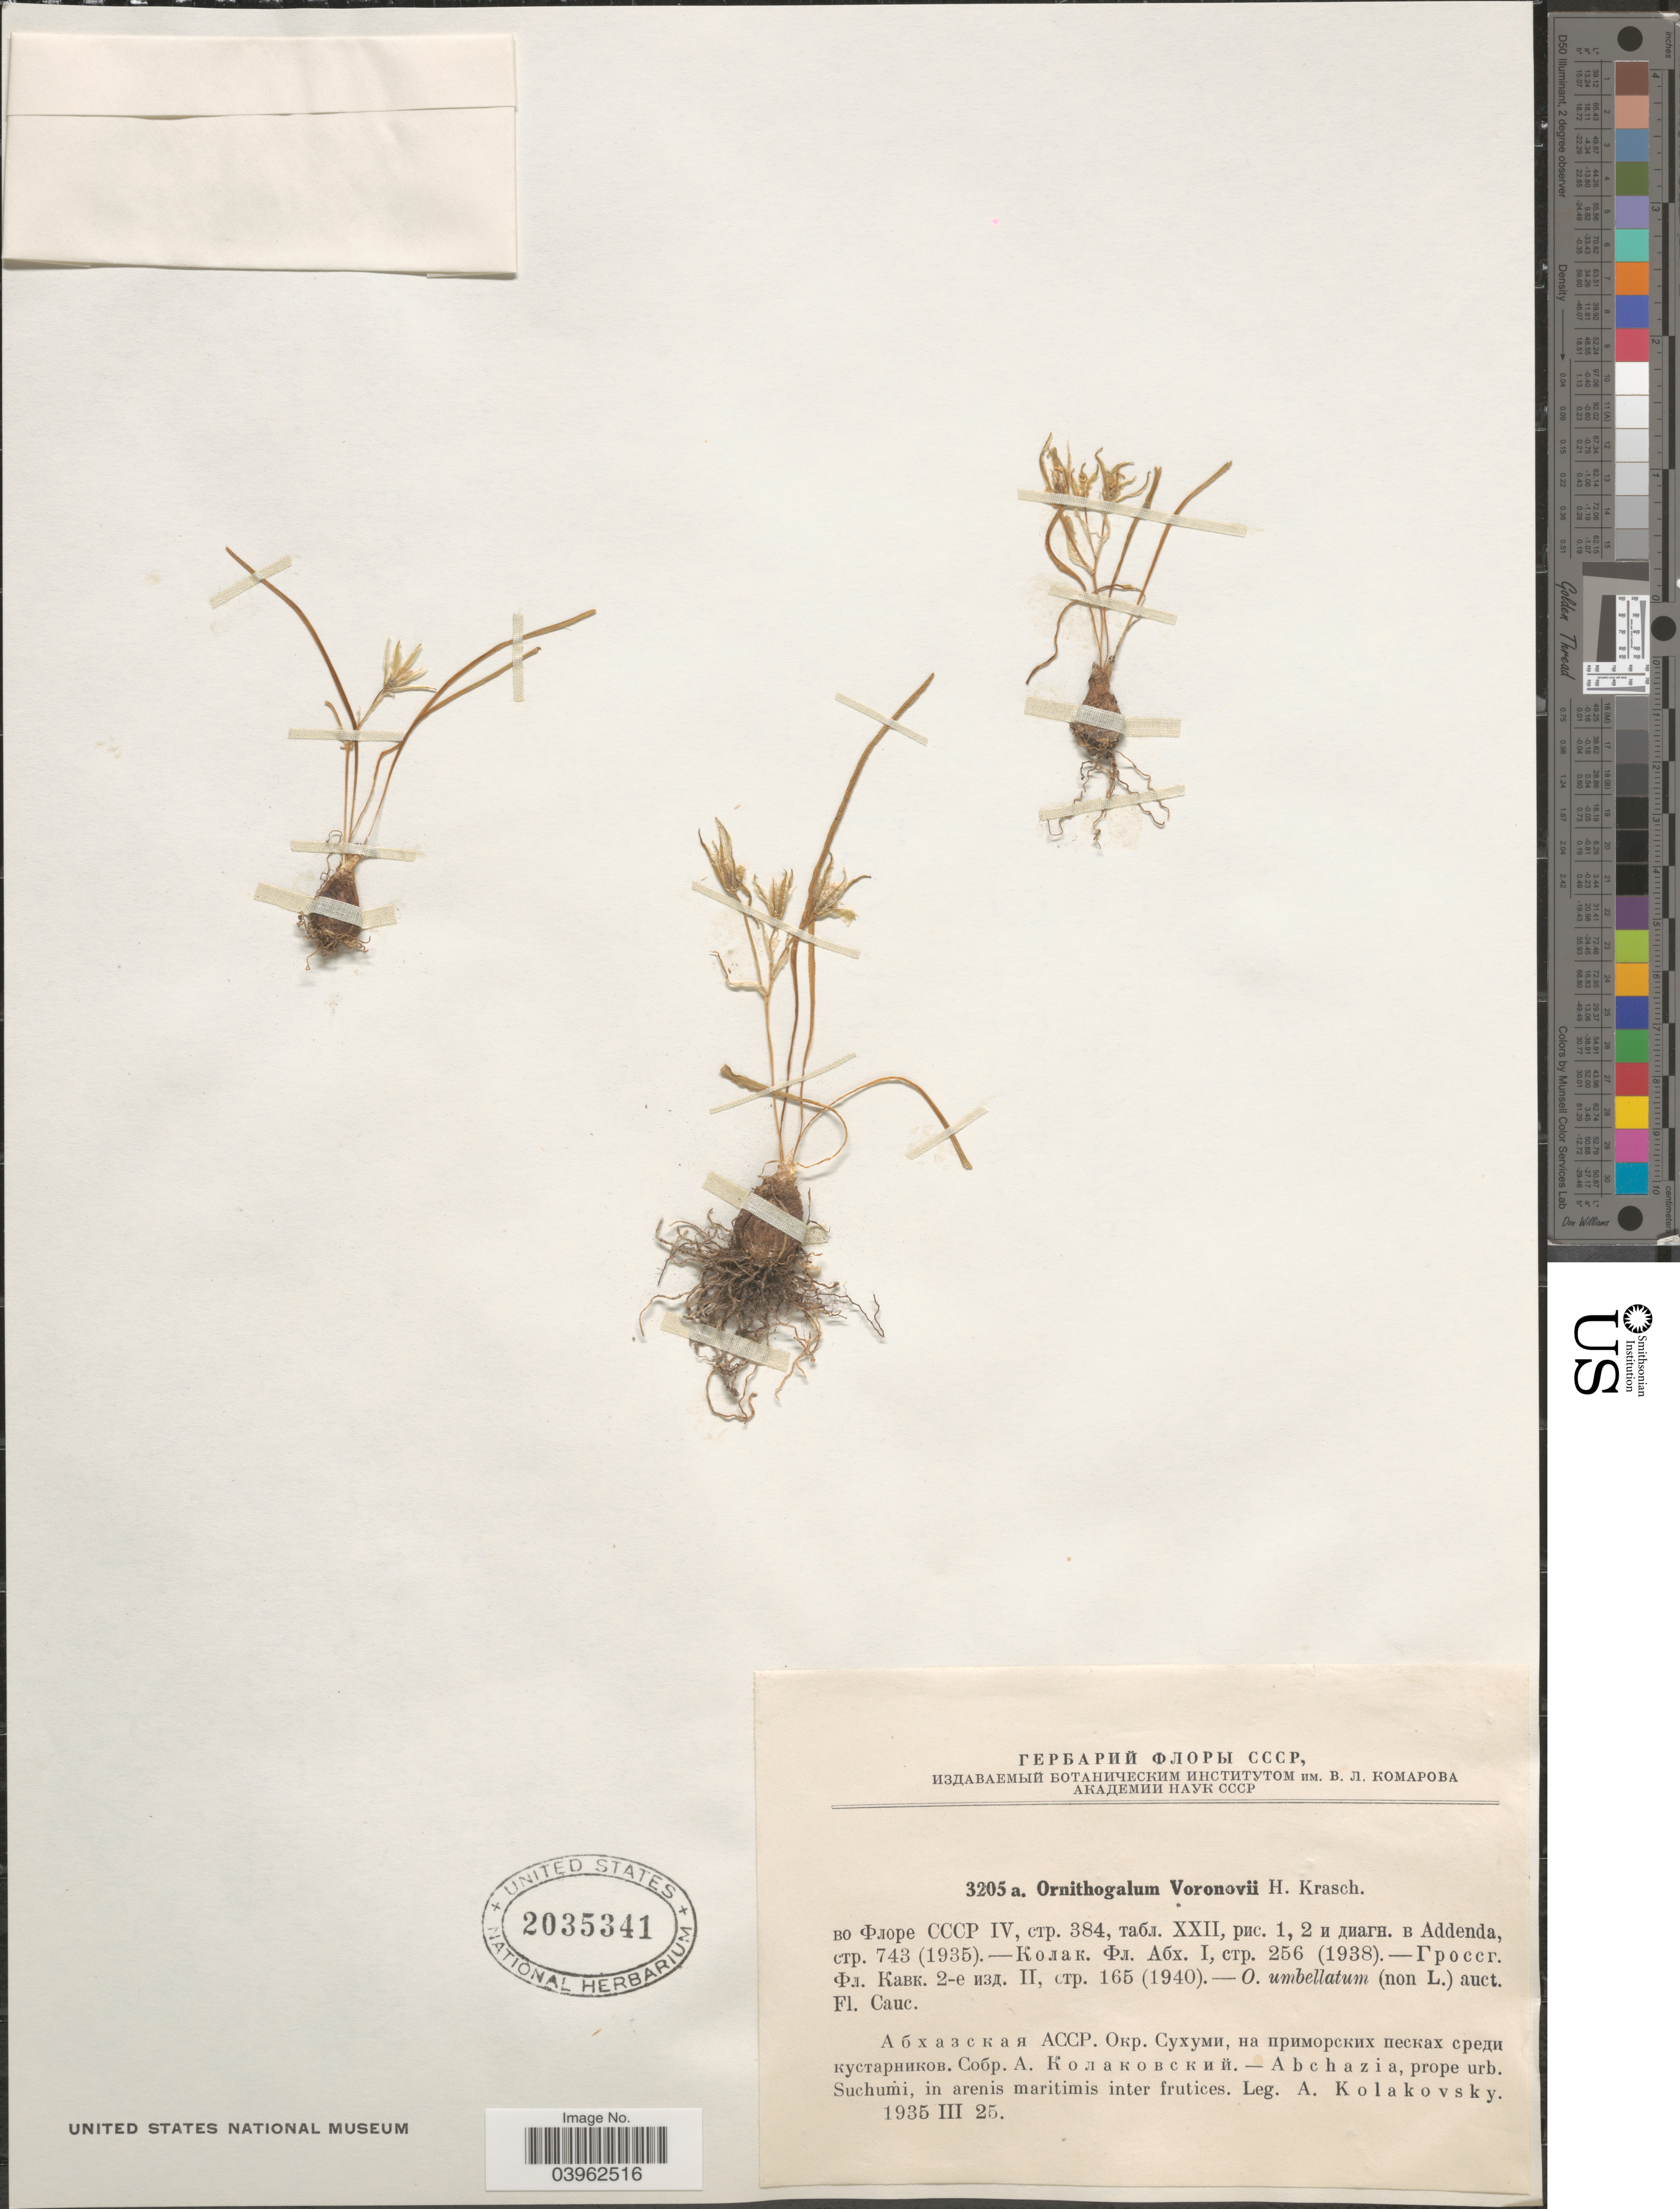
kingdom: Plantae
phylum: Tracheophyta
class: Liliopsida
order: Asparagales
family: Asparagaceae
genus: Ornithogalum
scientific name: Ornithogalum voronovii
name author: Salisb.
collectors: A. Kolakovsky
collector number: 3205 a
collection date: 1935-03-25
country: Georgia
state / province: Abkhazia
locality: Abchazia, prope urb. Suchumi.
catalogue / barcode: US 2035341